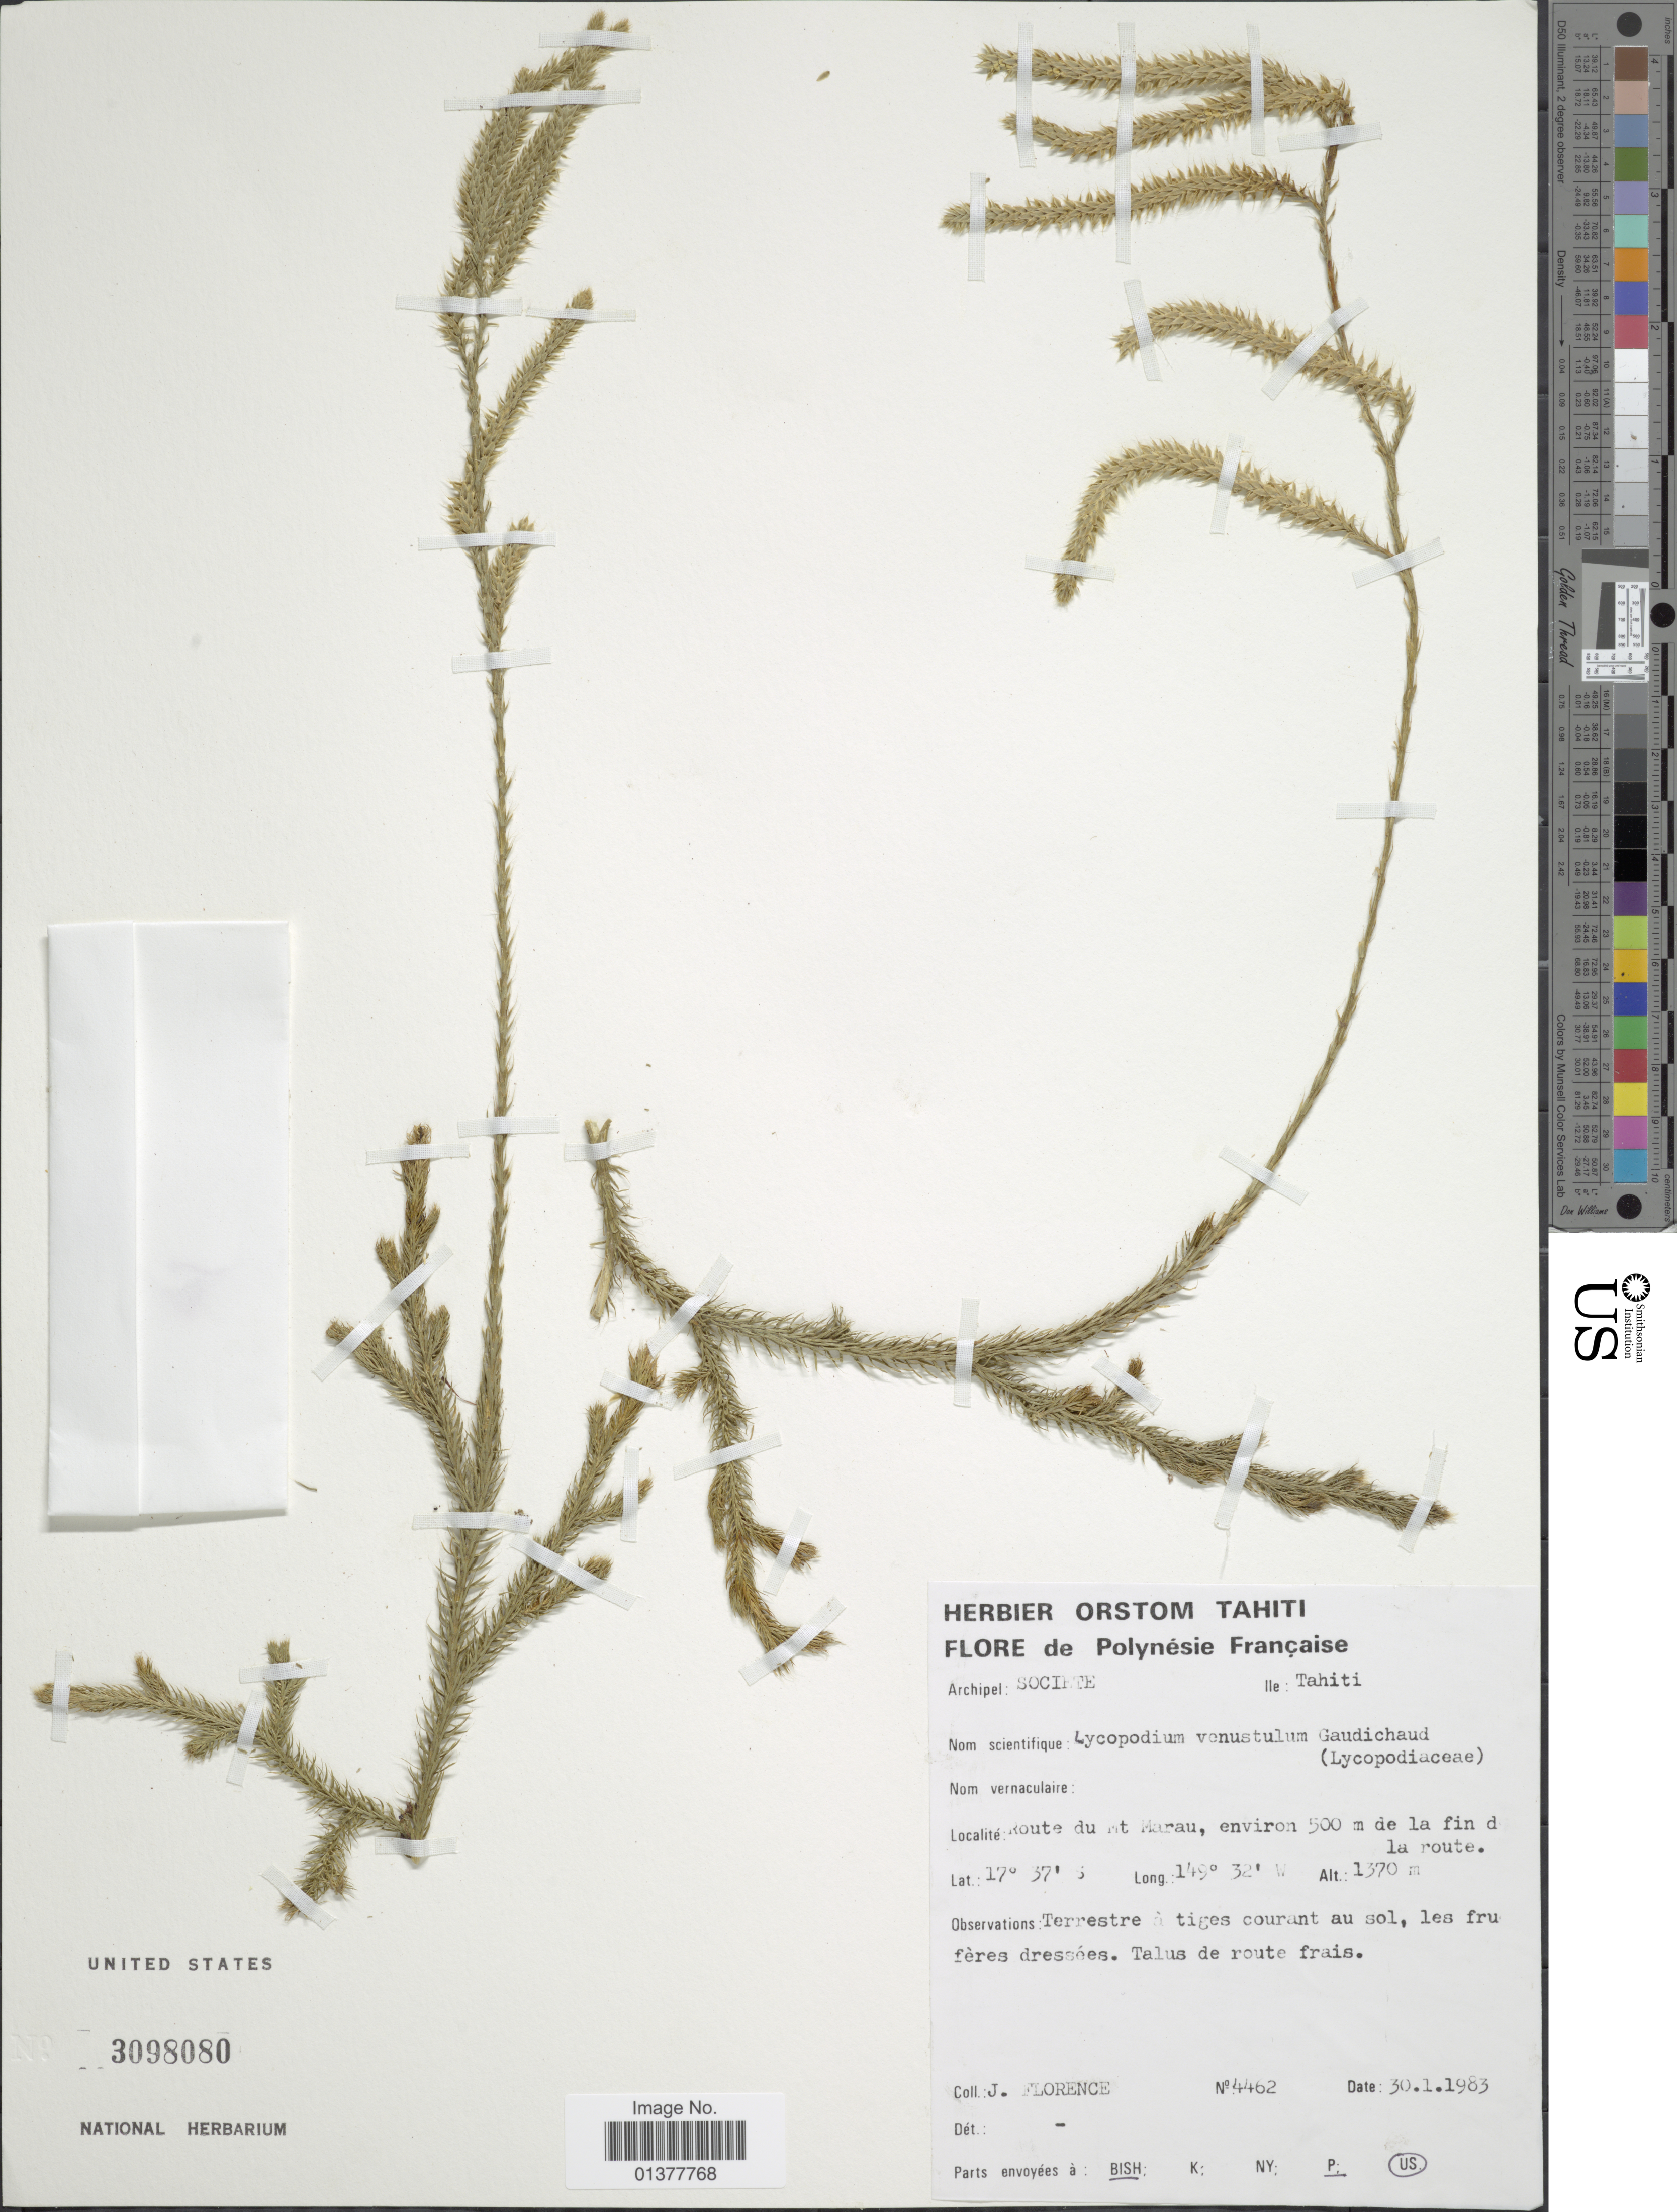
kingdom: Plantae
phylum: Tracheophyta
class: Lycopodiopsida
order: Lycopodiales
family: Lycopodiaceae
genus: Lycopodium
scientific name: Lycopodium venustulum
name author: Gaudich.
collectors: J. Florence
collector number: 4462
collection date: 1983-01-30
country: French Polynesia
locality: Tahiti, Route du mt. Marau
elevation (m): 500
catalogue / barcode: US 3098080